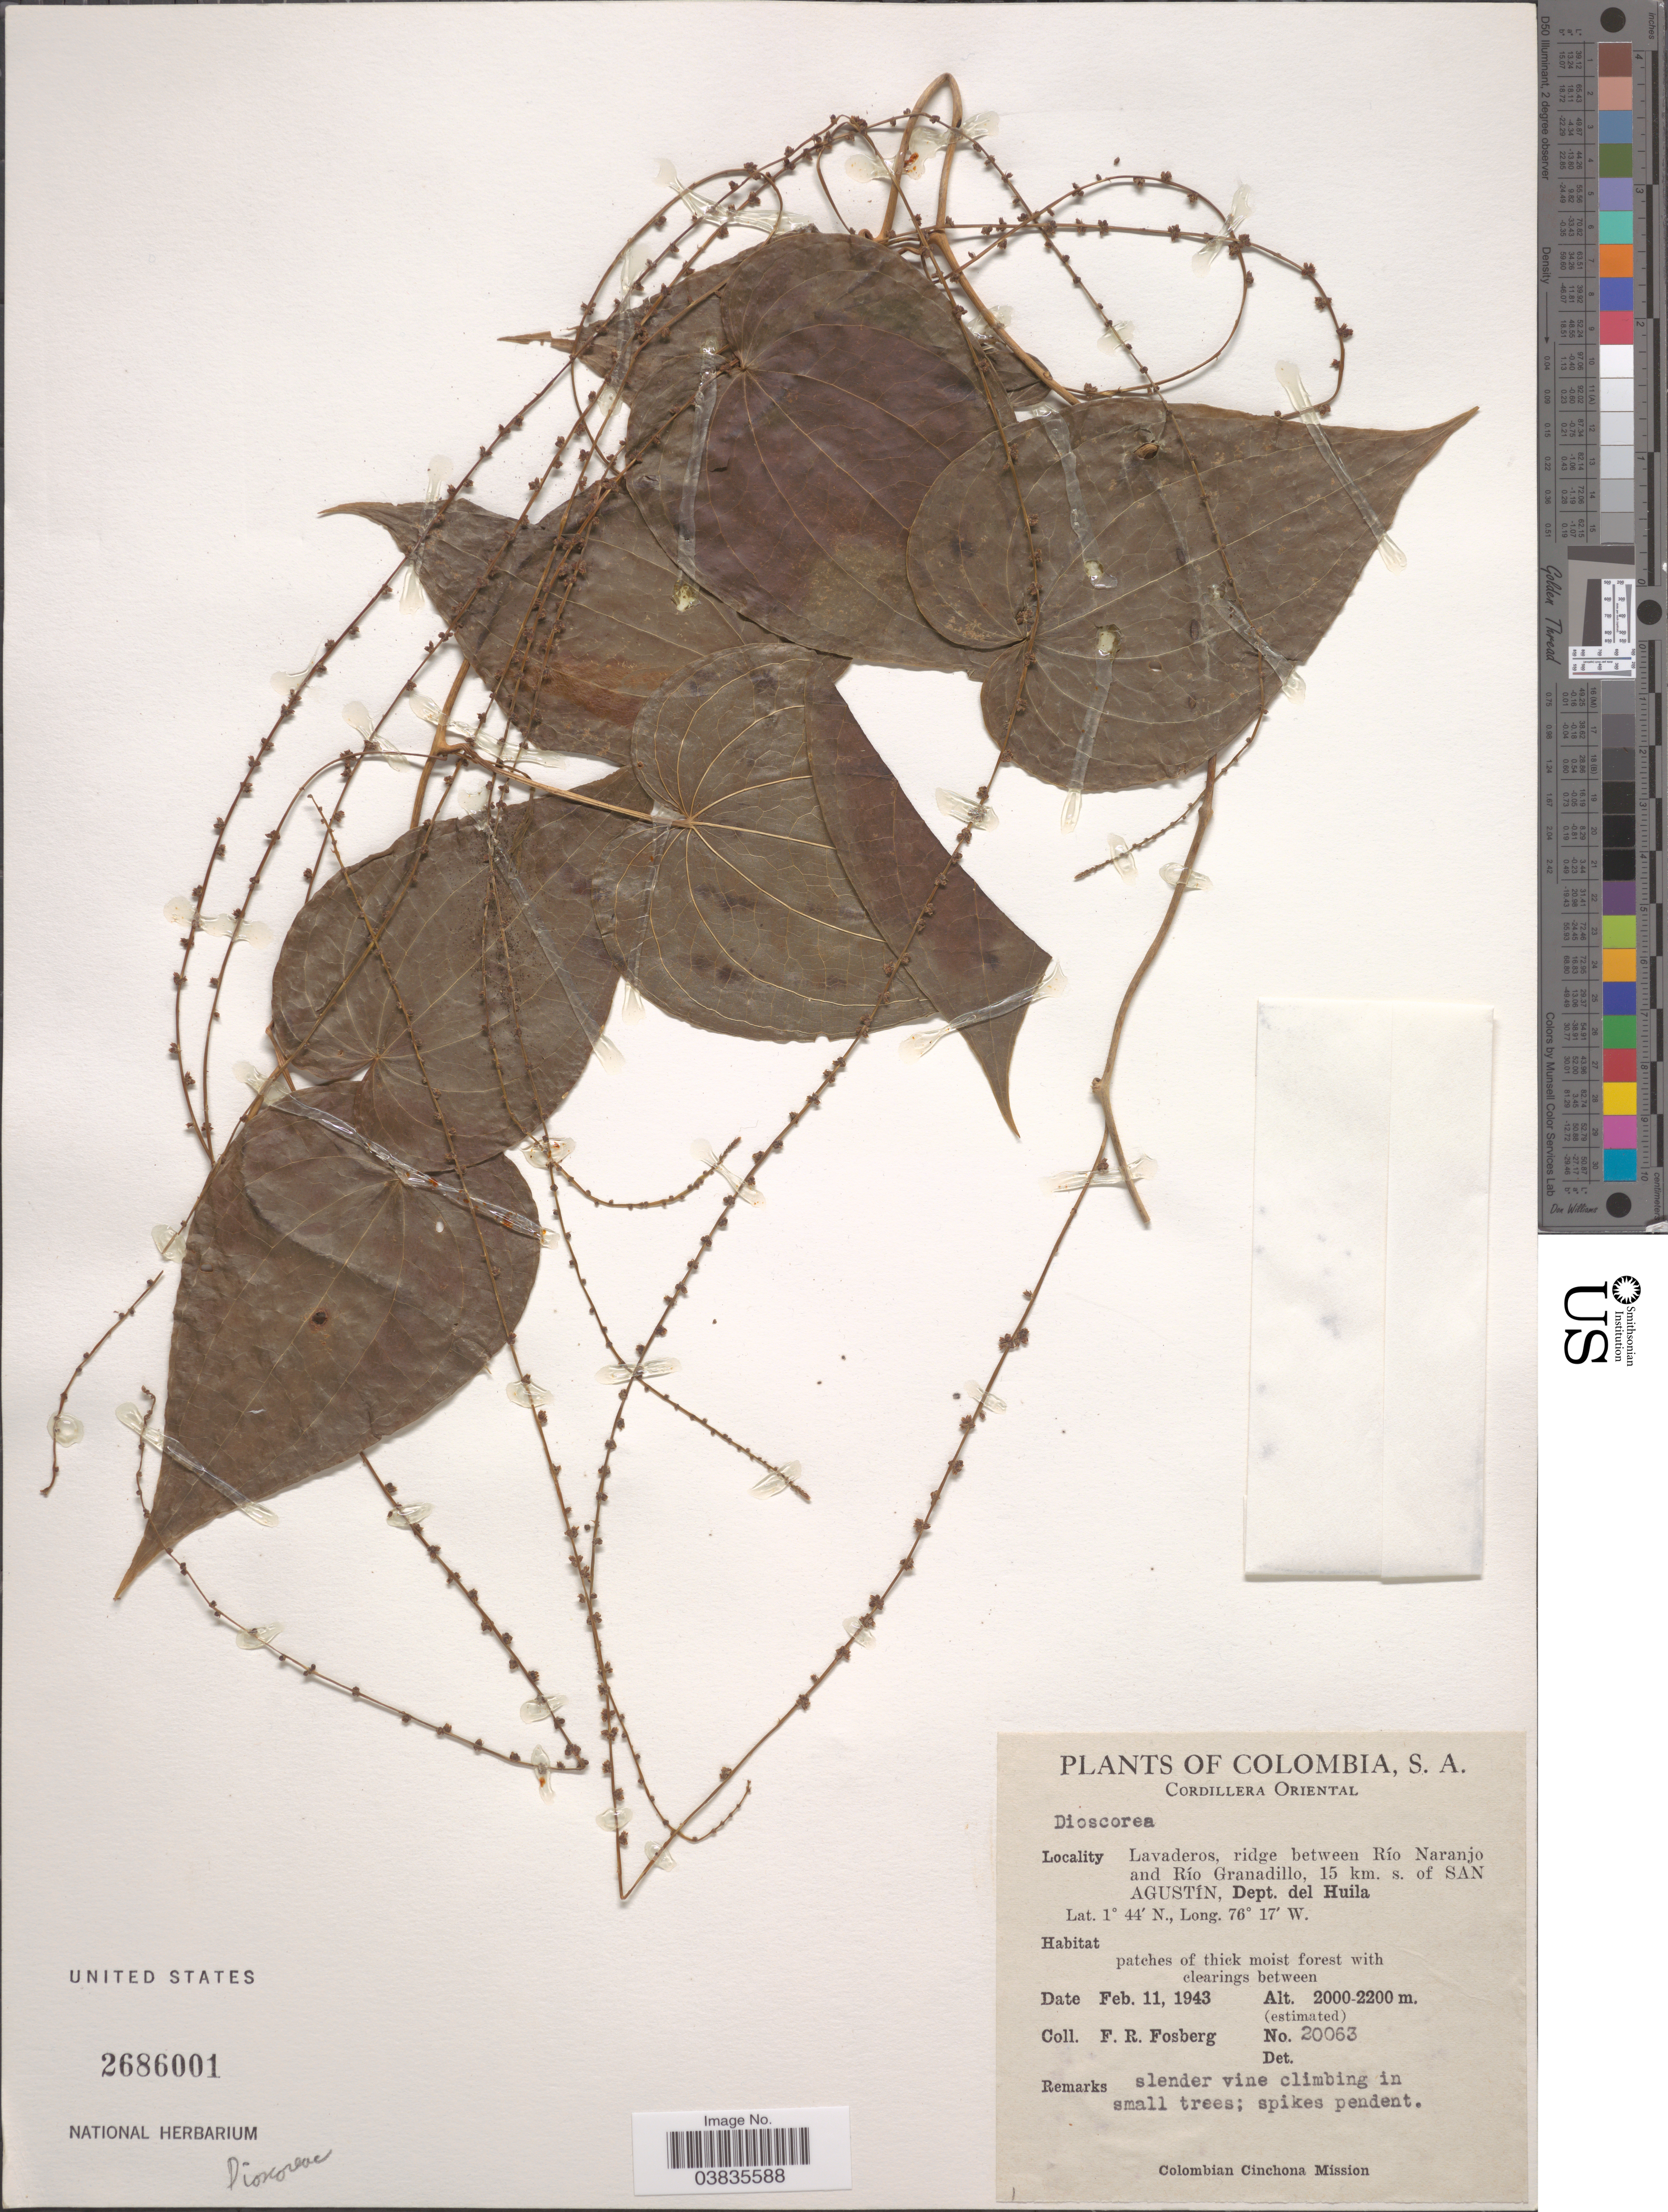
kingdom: Plantae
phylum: Tracheophyta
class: Liliopsida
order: Dioscoreales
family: Dioscoreaceae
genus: Dioscorea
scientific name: Dioscorea sp.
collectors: F. R. Fosberg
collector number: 20063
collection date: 1943-02-11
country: Colombia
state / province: Huila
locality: Cordillera Oriental. Lavaderos, ridge between Río Naranjo and Río Granadillo, 15 km. s. of San Agustín, Dept. del Huila.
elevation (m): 2000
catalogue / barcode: US 2686001